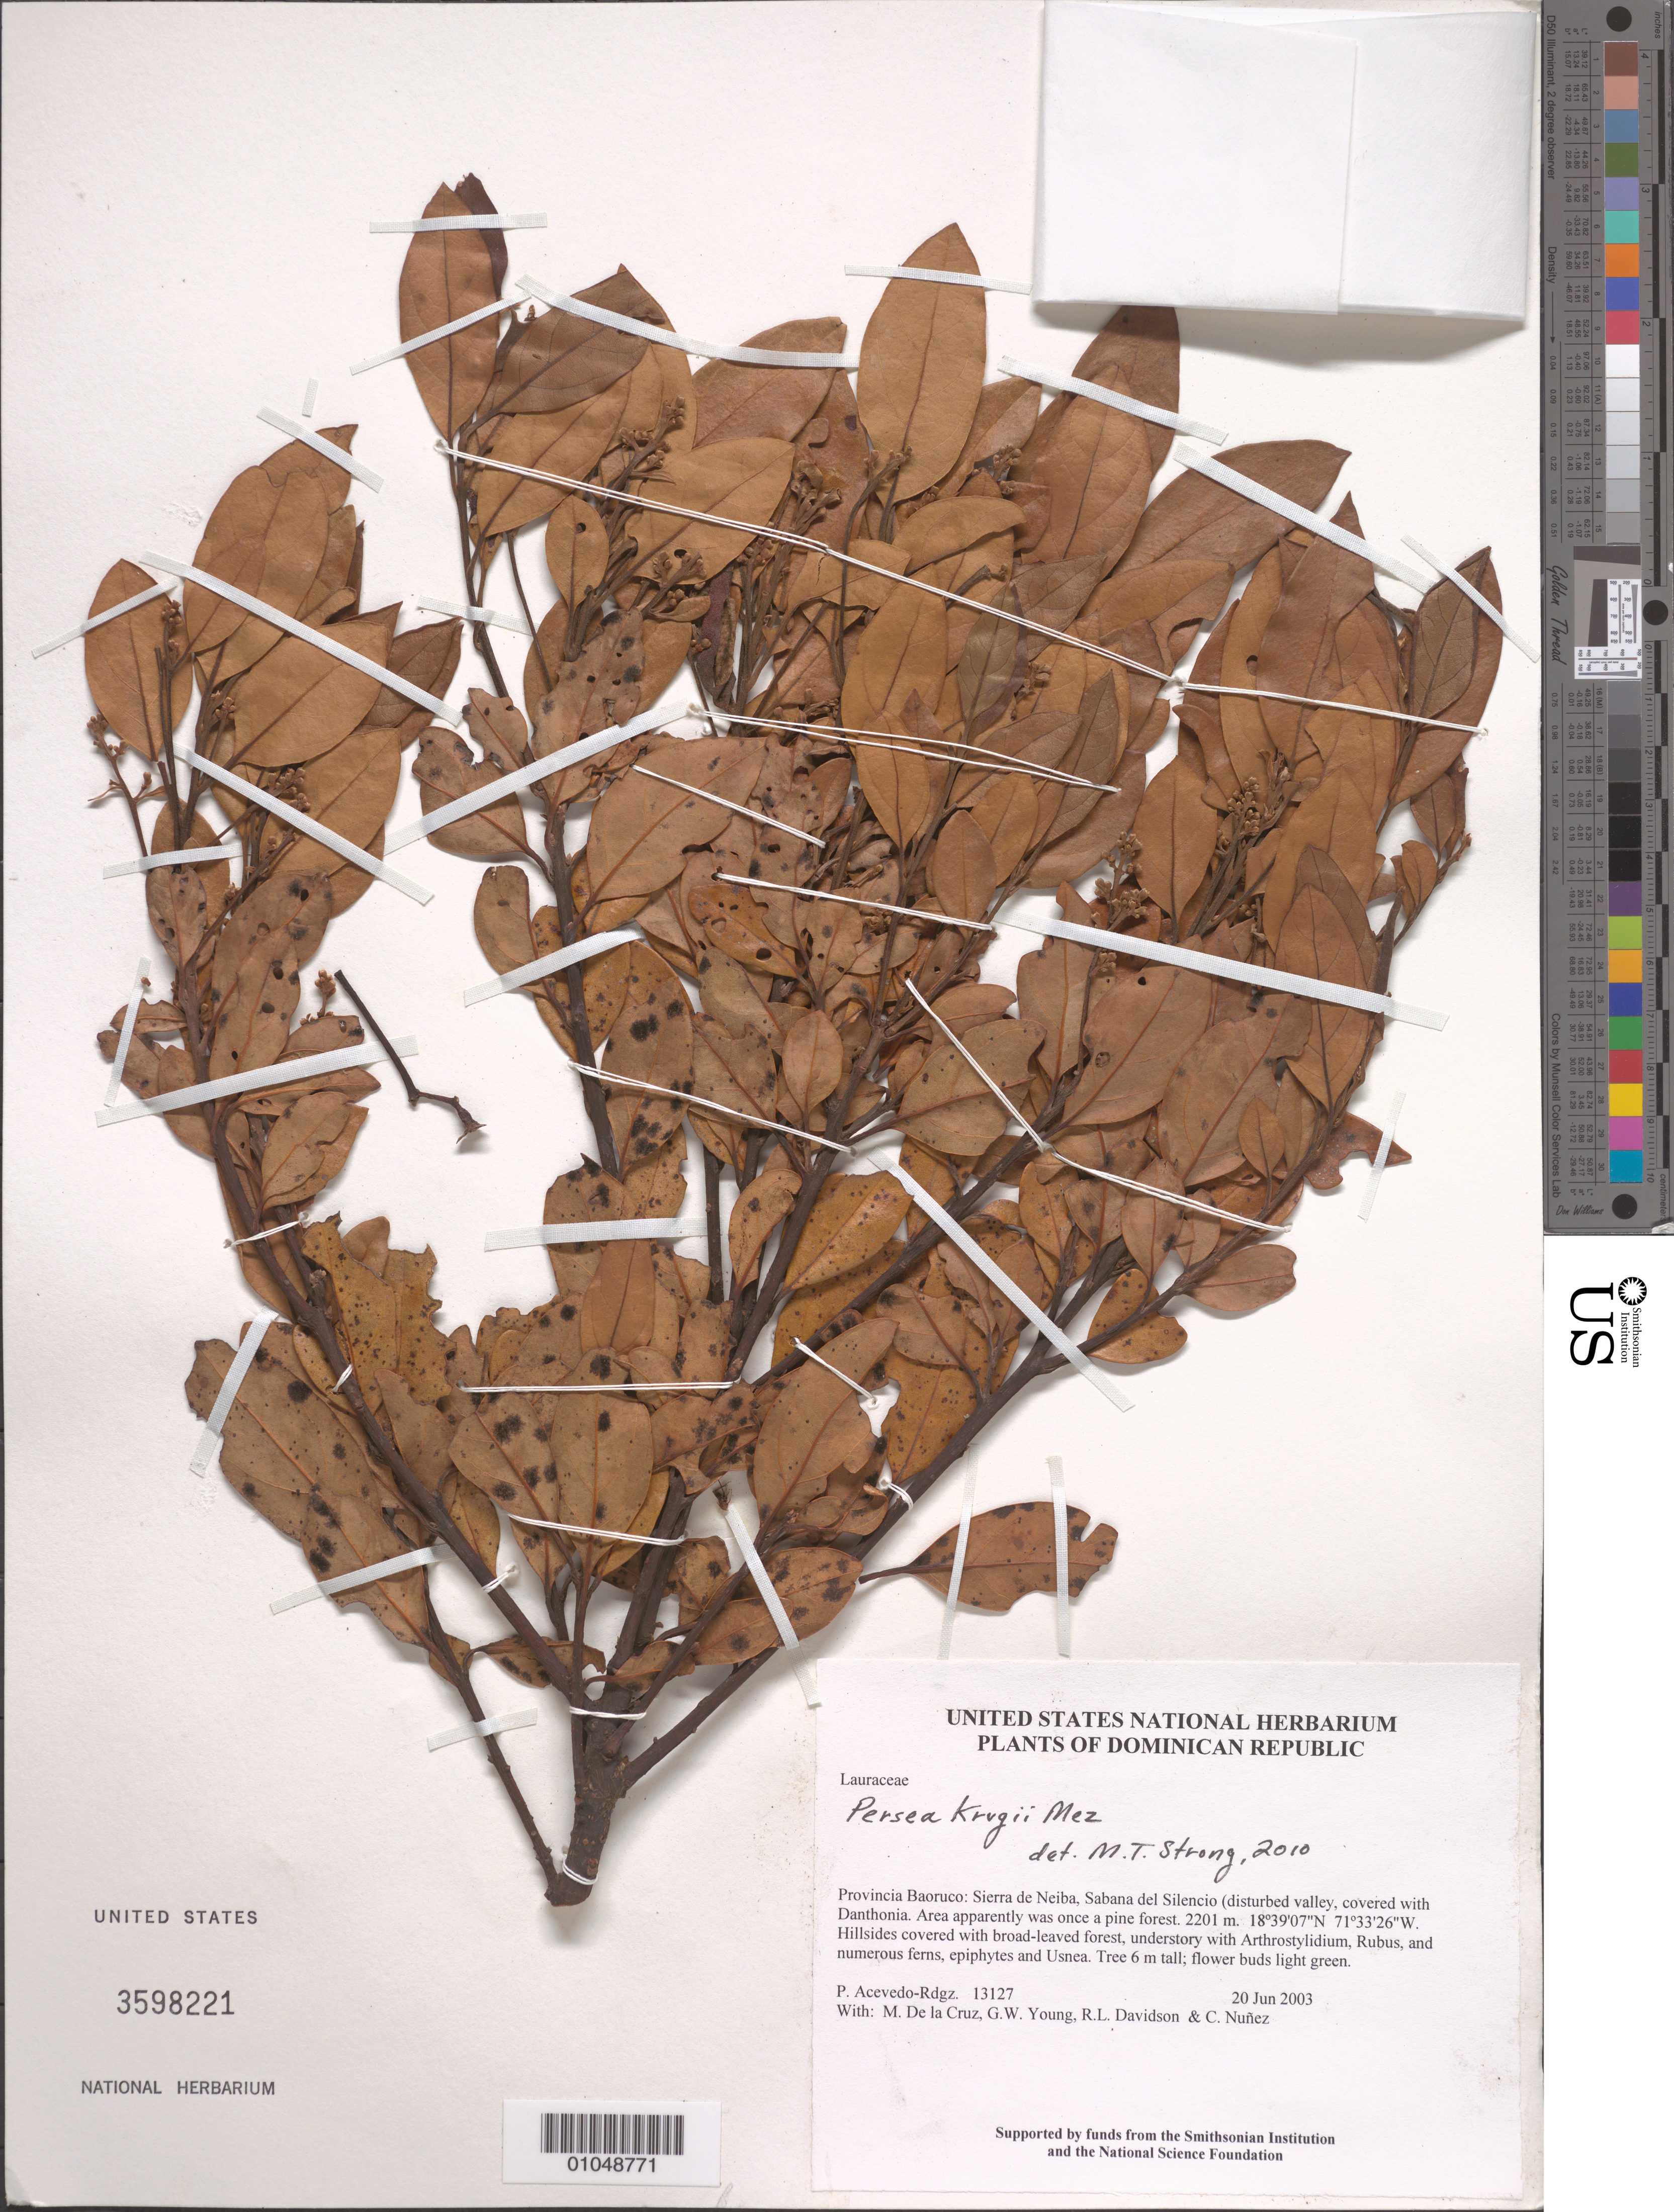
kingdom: Plantae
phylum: Tracheophyta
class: Magnoliopsida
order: Laurales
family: Lauraceae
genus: Persea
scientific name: Persea krugii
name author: Mez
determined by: Strong, M. T., (US), Smithsonian Institution - National Museum of Natural History (UNITED STATES)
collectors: P. Acevedo-Rodr., M. de la Cruz, J. Rawlins, G. Young, R. Davidson & C. Nunez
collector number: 13127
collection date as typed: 20 Jun 2003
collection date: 2003-06-20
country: Dominican Republic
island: Hispaniola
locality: Provincia Baoruco: Sierra de Neiba, Sabana del Silencio (disturbed valley, covered with Danthonia. Area apparently was once a pine forest.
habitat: Hillsides covered with broad-leaved forest, understory with Arthrostylidium, Rubus, and numerous ferns, epiphytes and Usnea.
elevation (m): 2201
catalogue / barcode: US 3598221